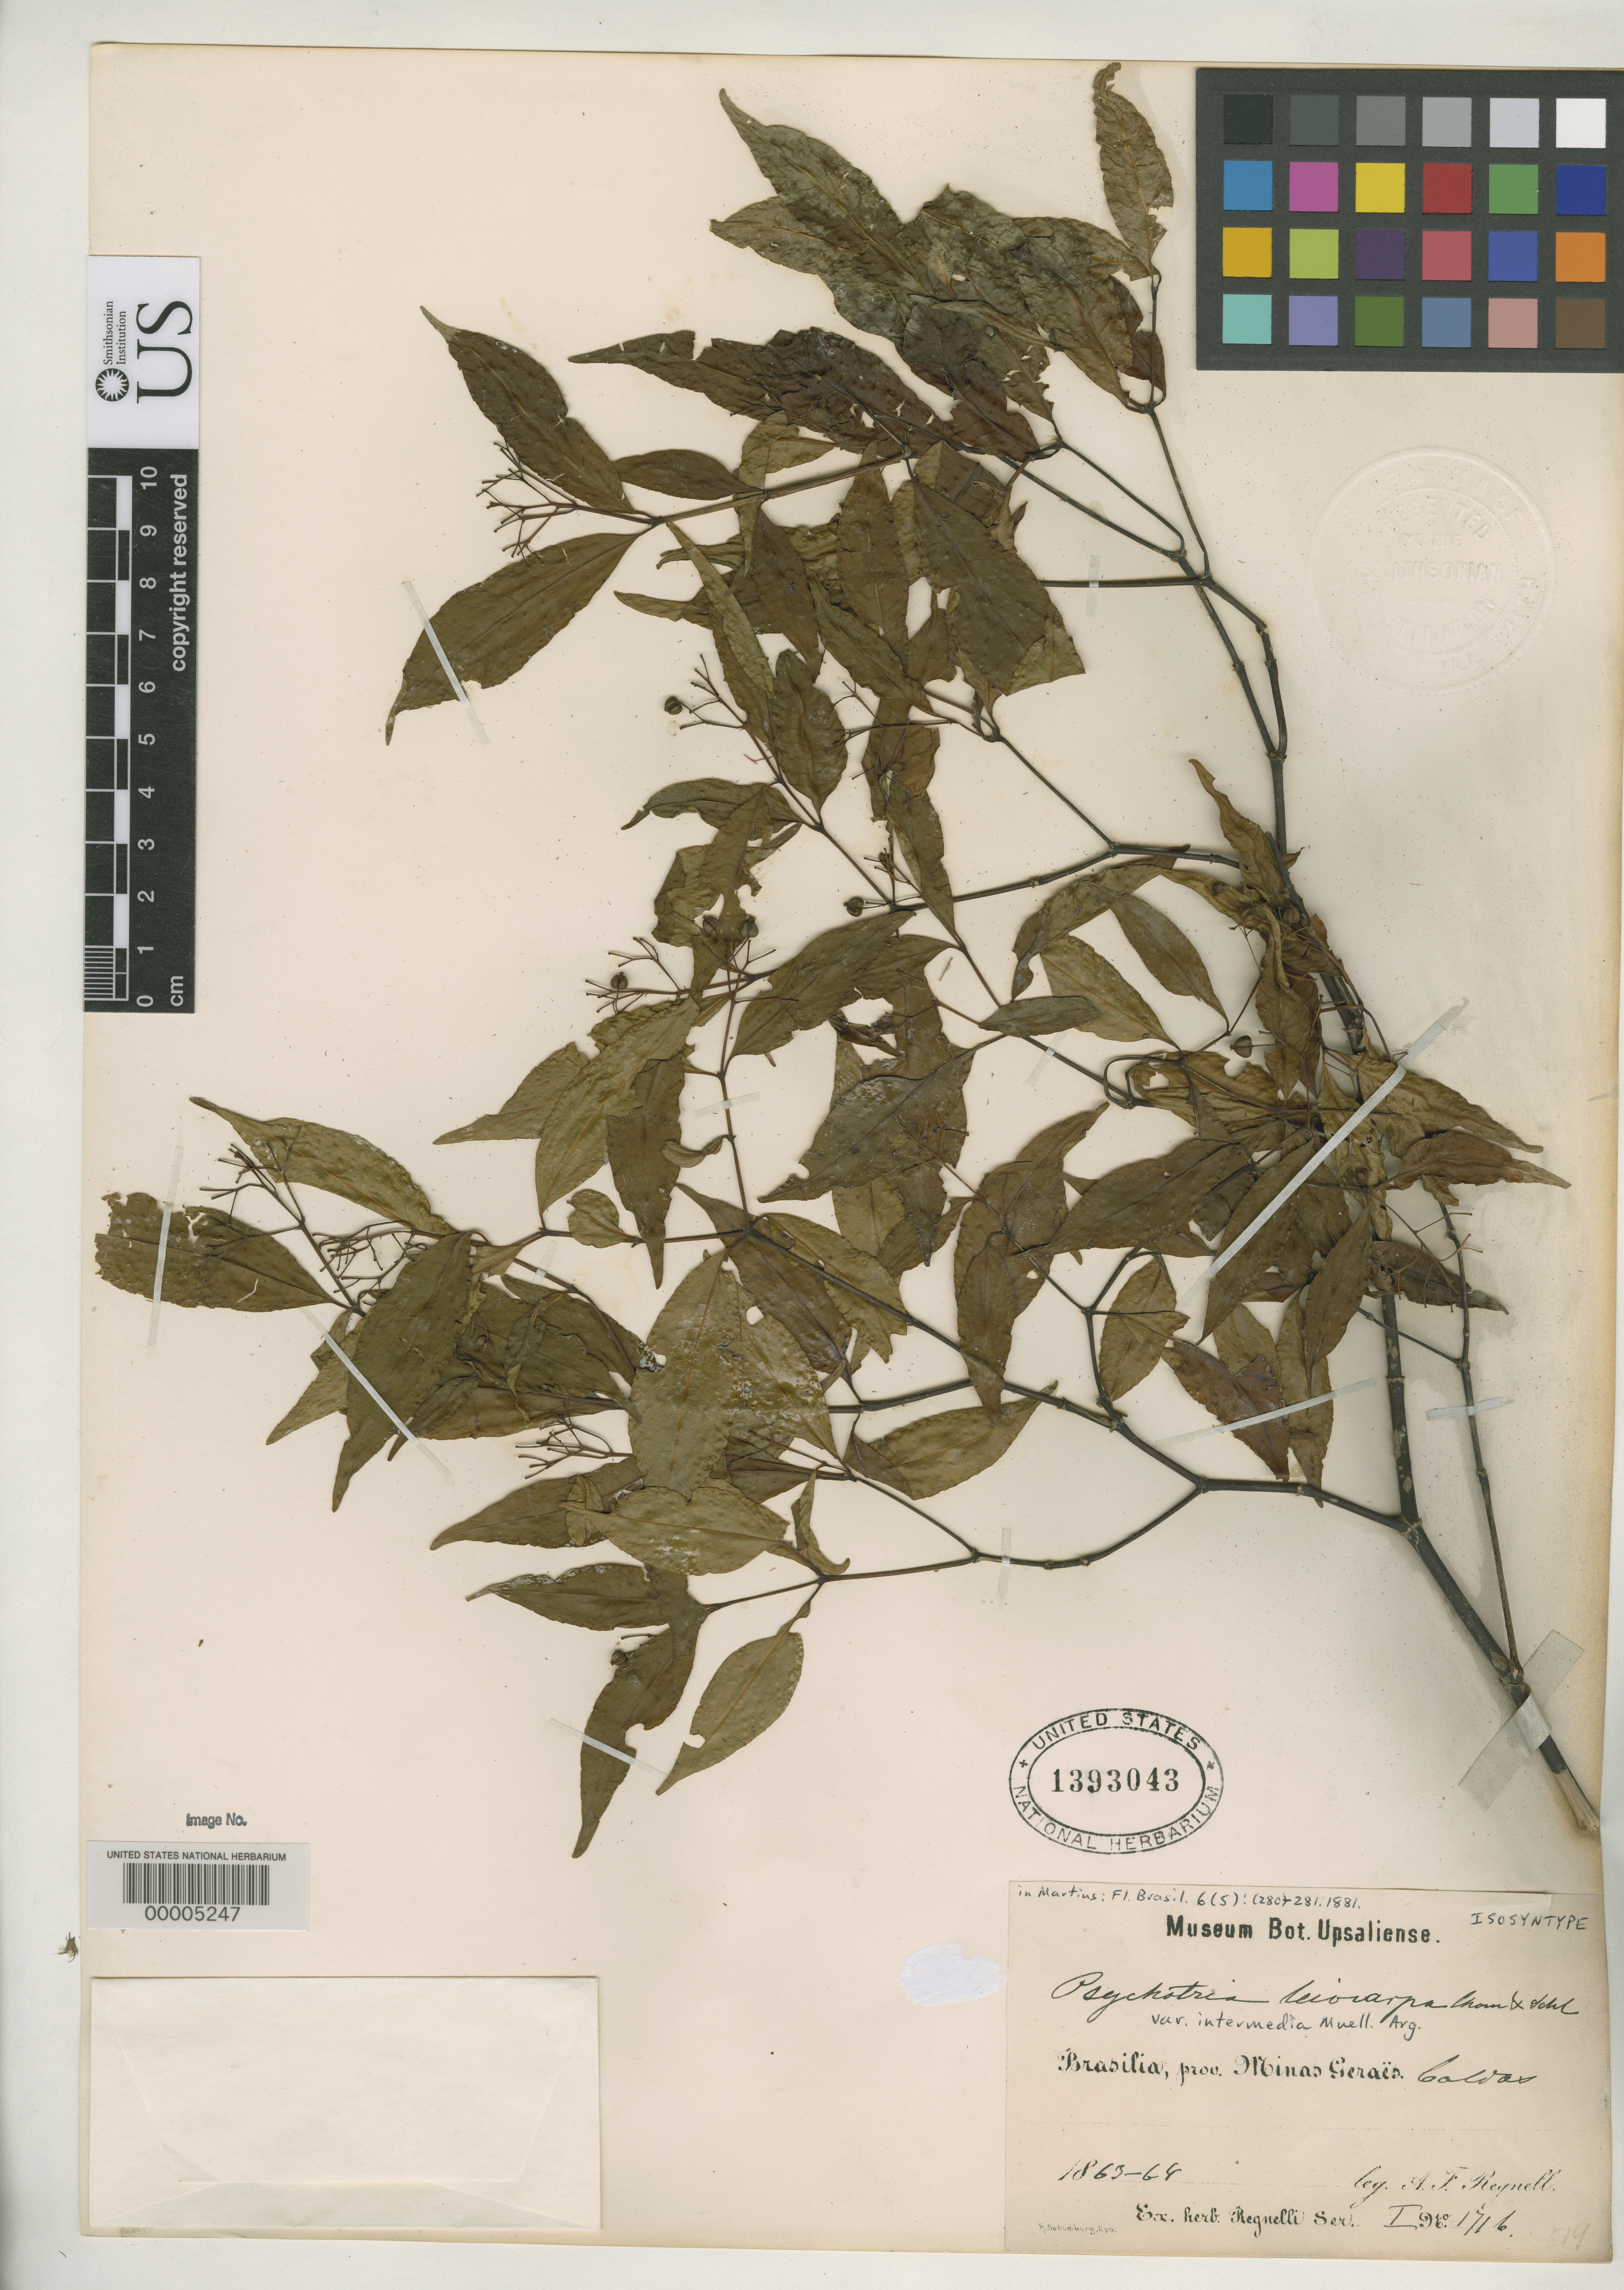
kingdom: Plantae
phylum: Tracheophyta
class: Magnoliopsida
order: Gentianales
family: Rubiaceae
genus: Psychotria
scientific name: Psychotria leiocarpa var. intermedia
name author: Müll. Arg. in Mart.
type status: Isotype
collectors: A. F. Regnell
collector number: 1716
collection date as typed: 1863 to -- --- 1864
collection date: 1863/1864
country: Brazil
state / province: Minas Gerais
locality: Caldas.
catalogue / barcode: US 1393043